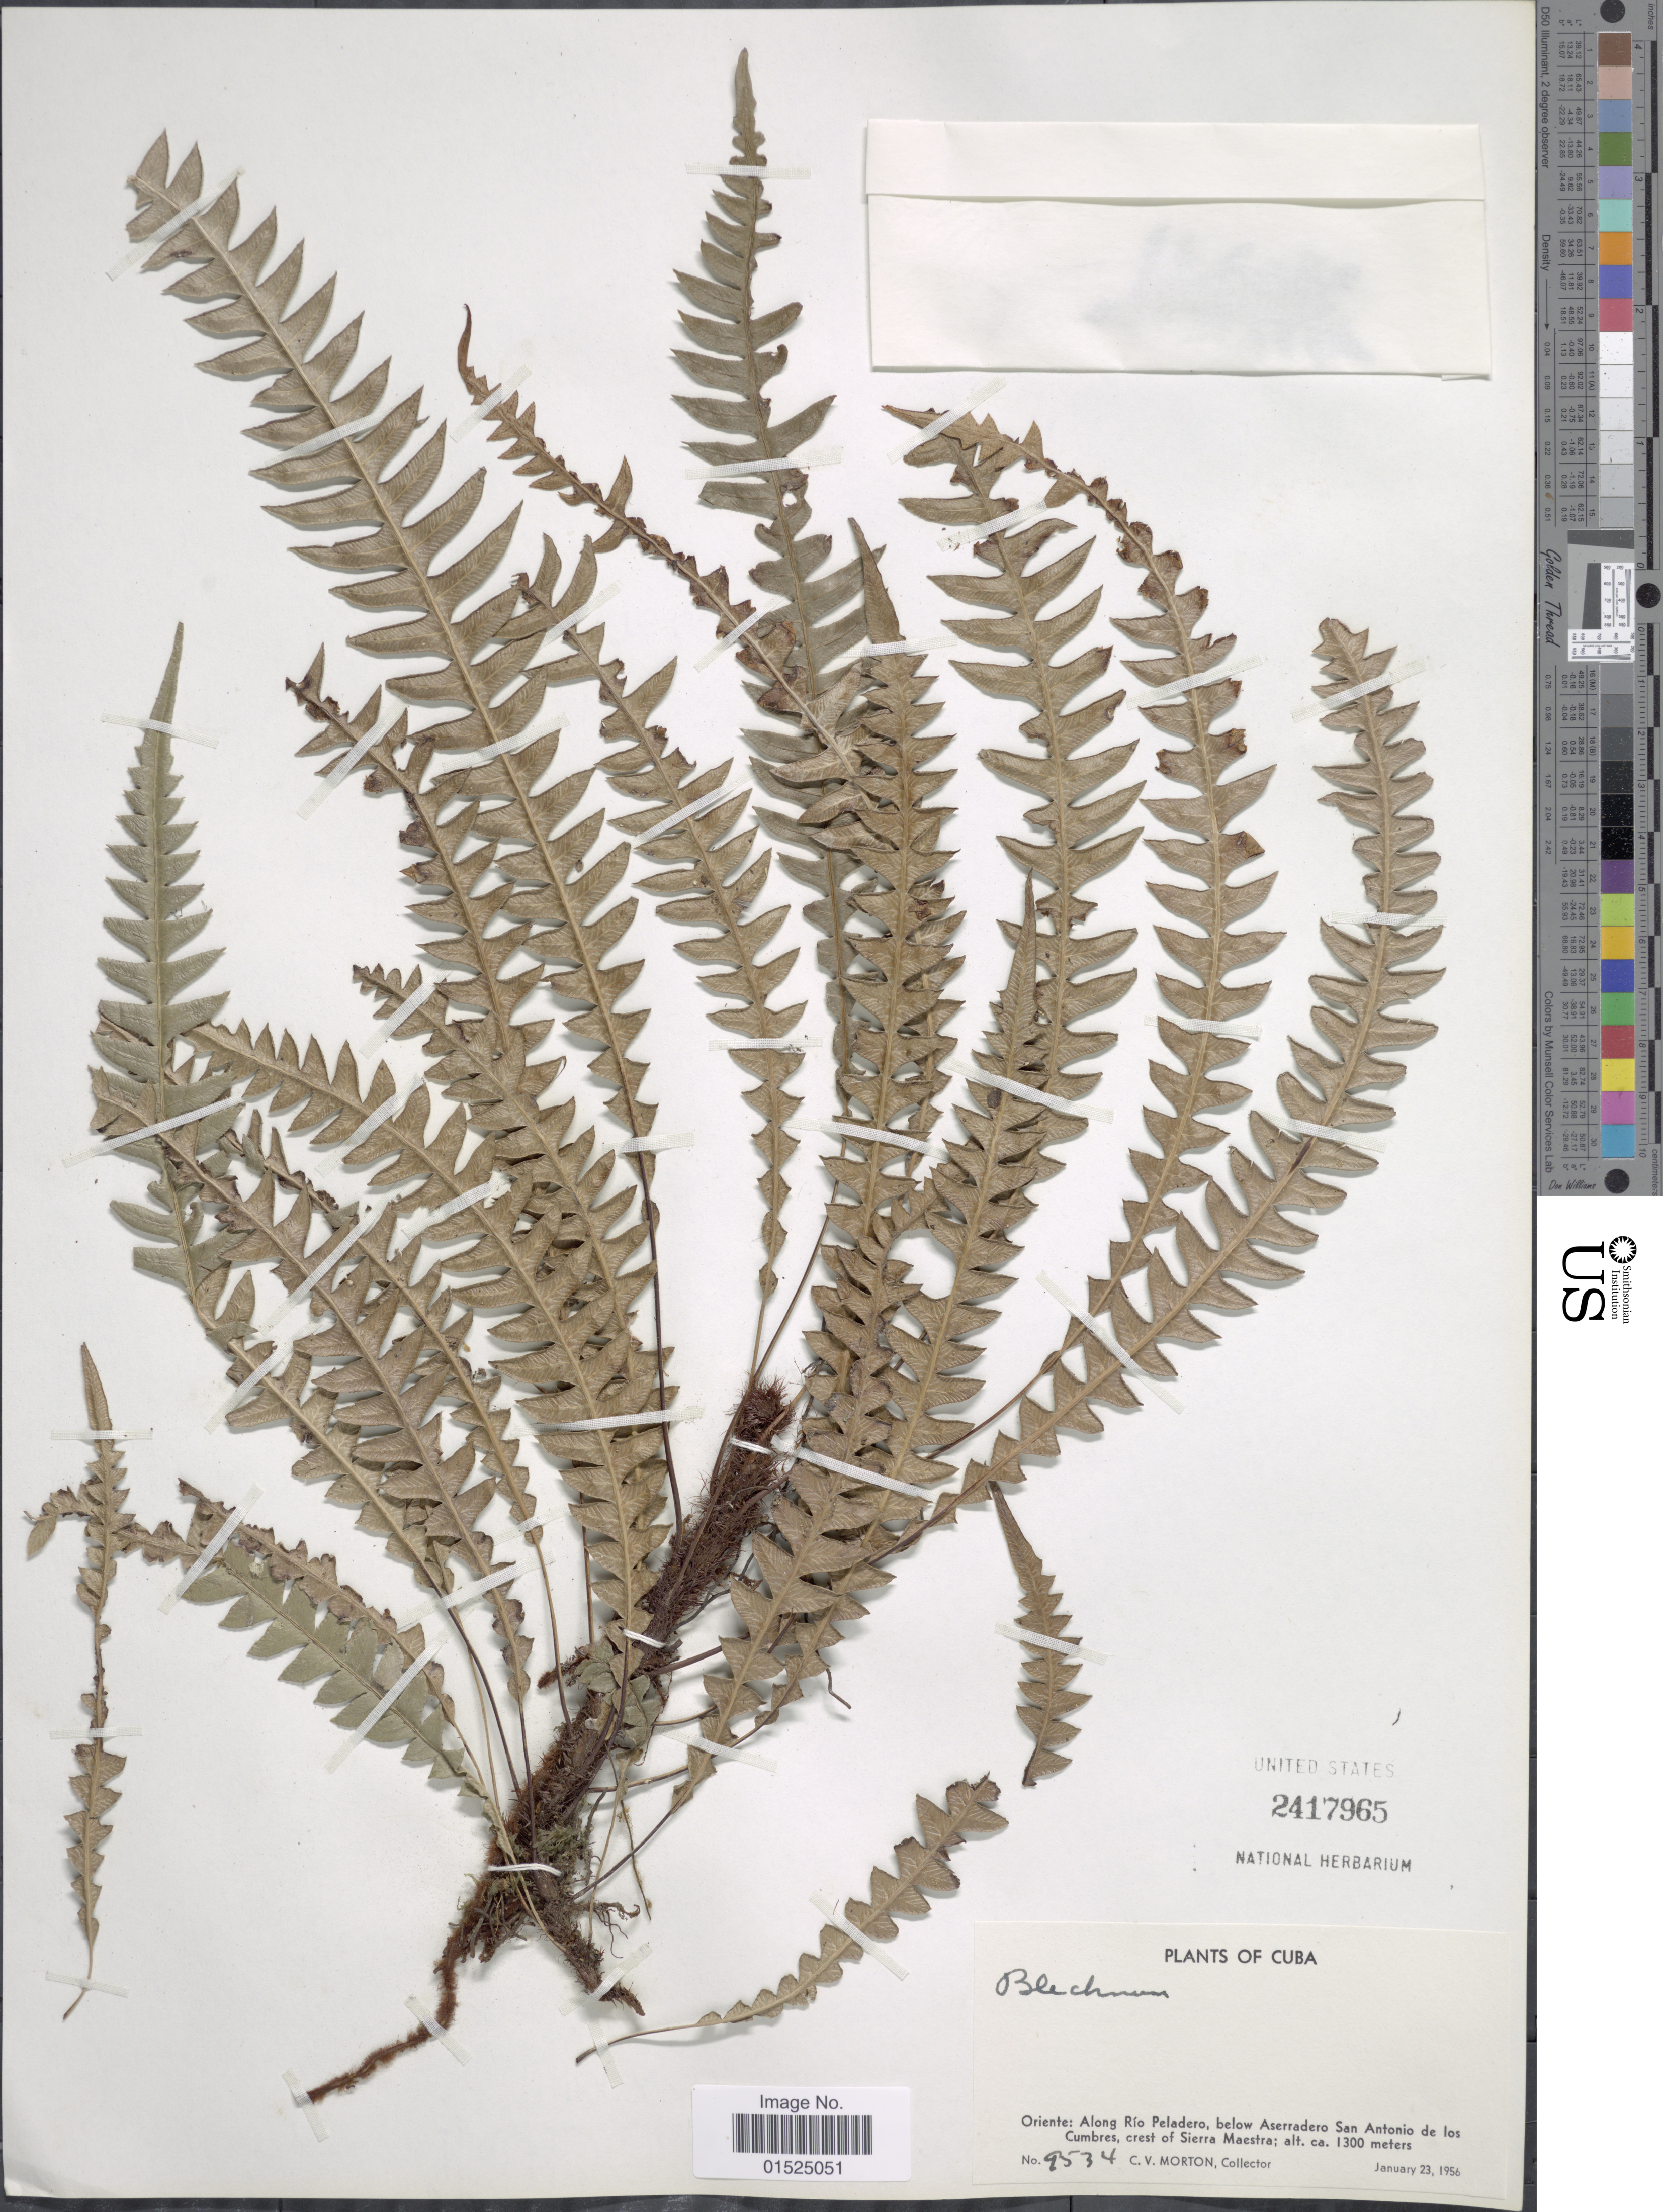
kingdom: Plantae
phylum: Tracheophyta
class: Polypodiopsida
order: Polypodiales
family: Blechnaceae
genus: Blechnum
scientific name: Blechnum sp.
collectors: C. V. Morton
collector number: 9534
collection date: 1956-01-23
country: Cuba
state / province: Oriente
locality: Along Rio Peladero, below Aserradero San Antonio de Los Cumbres, crest of Sierra Maestra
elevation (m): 1300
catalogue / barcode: US 2417965